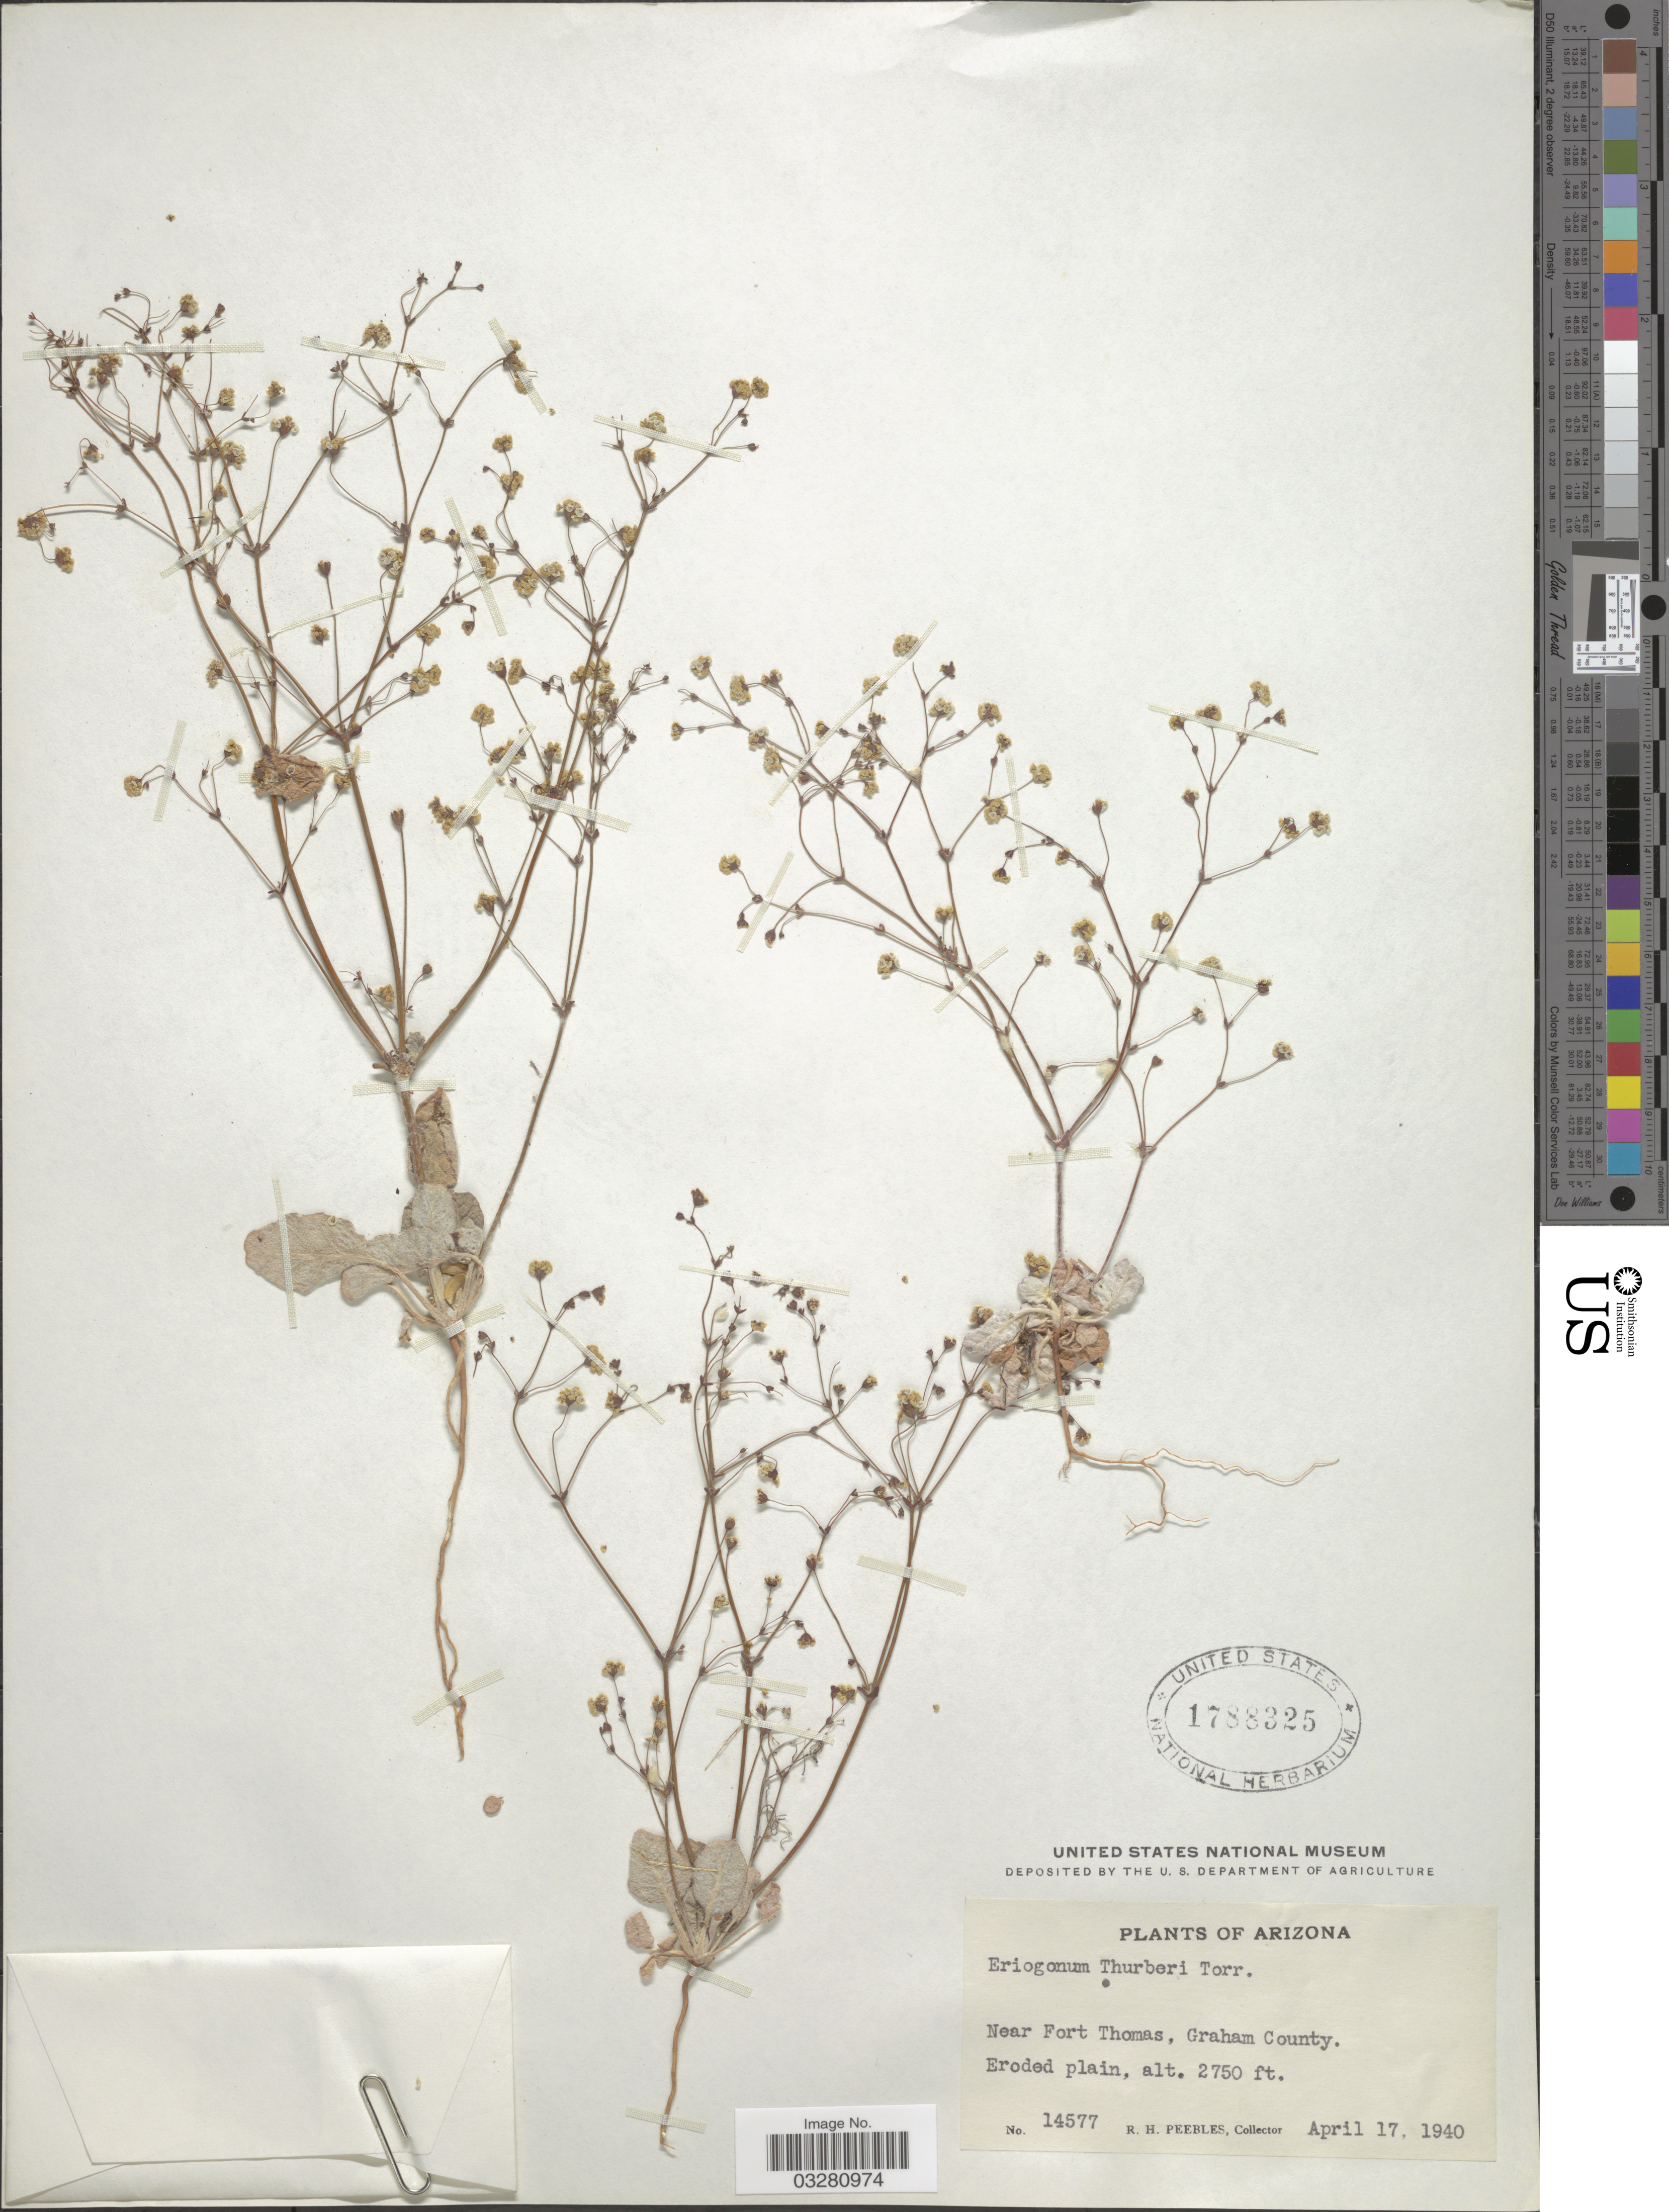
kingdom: Plantae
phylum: Tracheophyta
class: Magnoliopsida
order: Caryophyllales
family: Polygonaceae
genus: Eriogonum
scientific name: Eriogonum thurberi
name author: Torr.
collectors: R. H. Peebles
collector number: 14577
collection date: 1940-04-17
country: United States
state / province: Arizona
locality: Near Fort Thomas, Graham County.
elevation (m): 838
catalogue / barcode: US 1788325